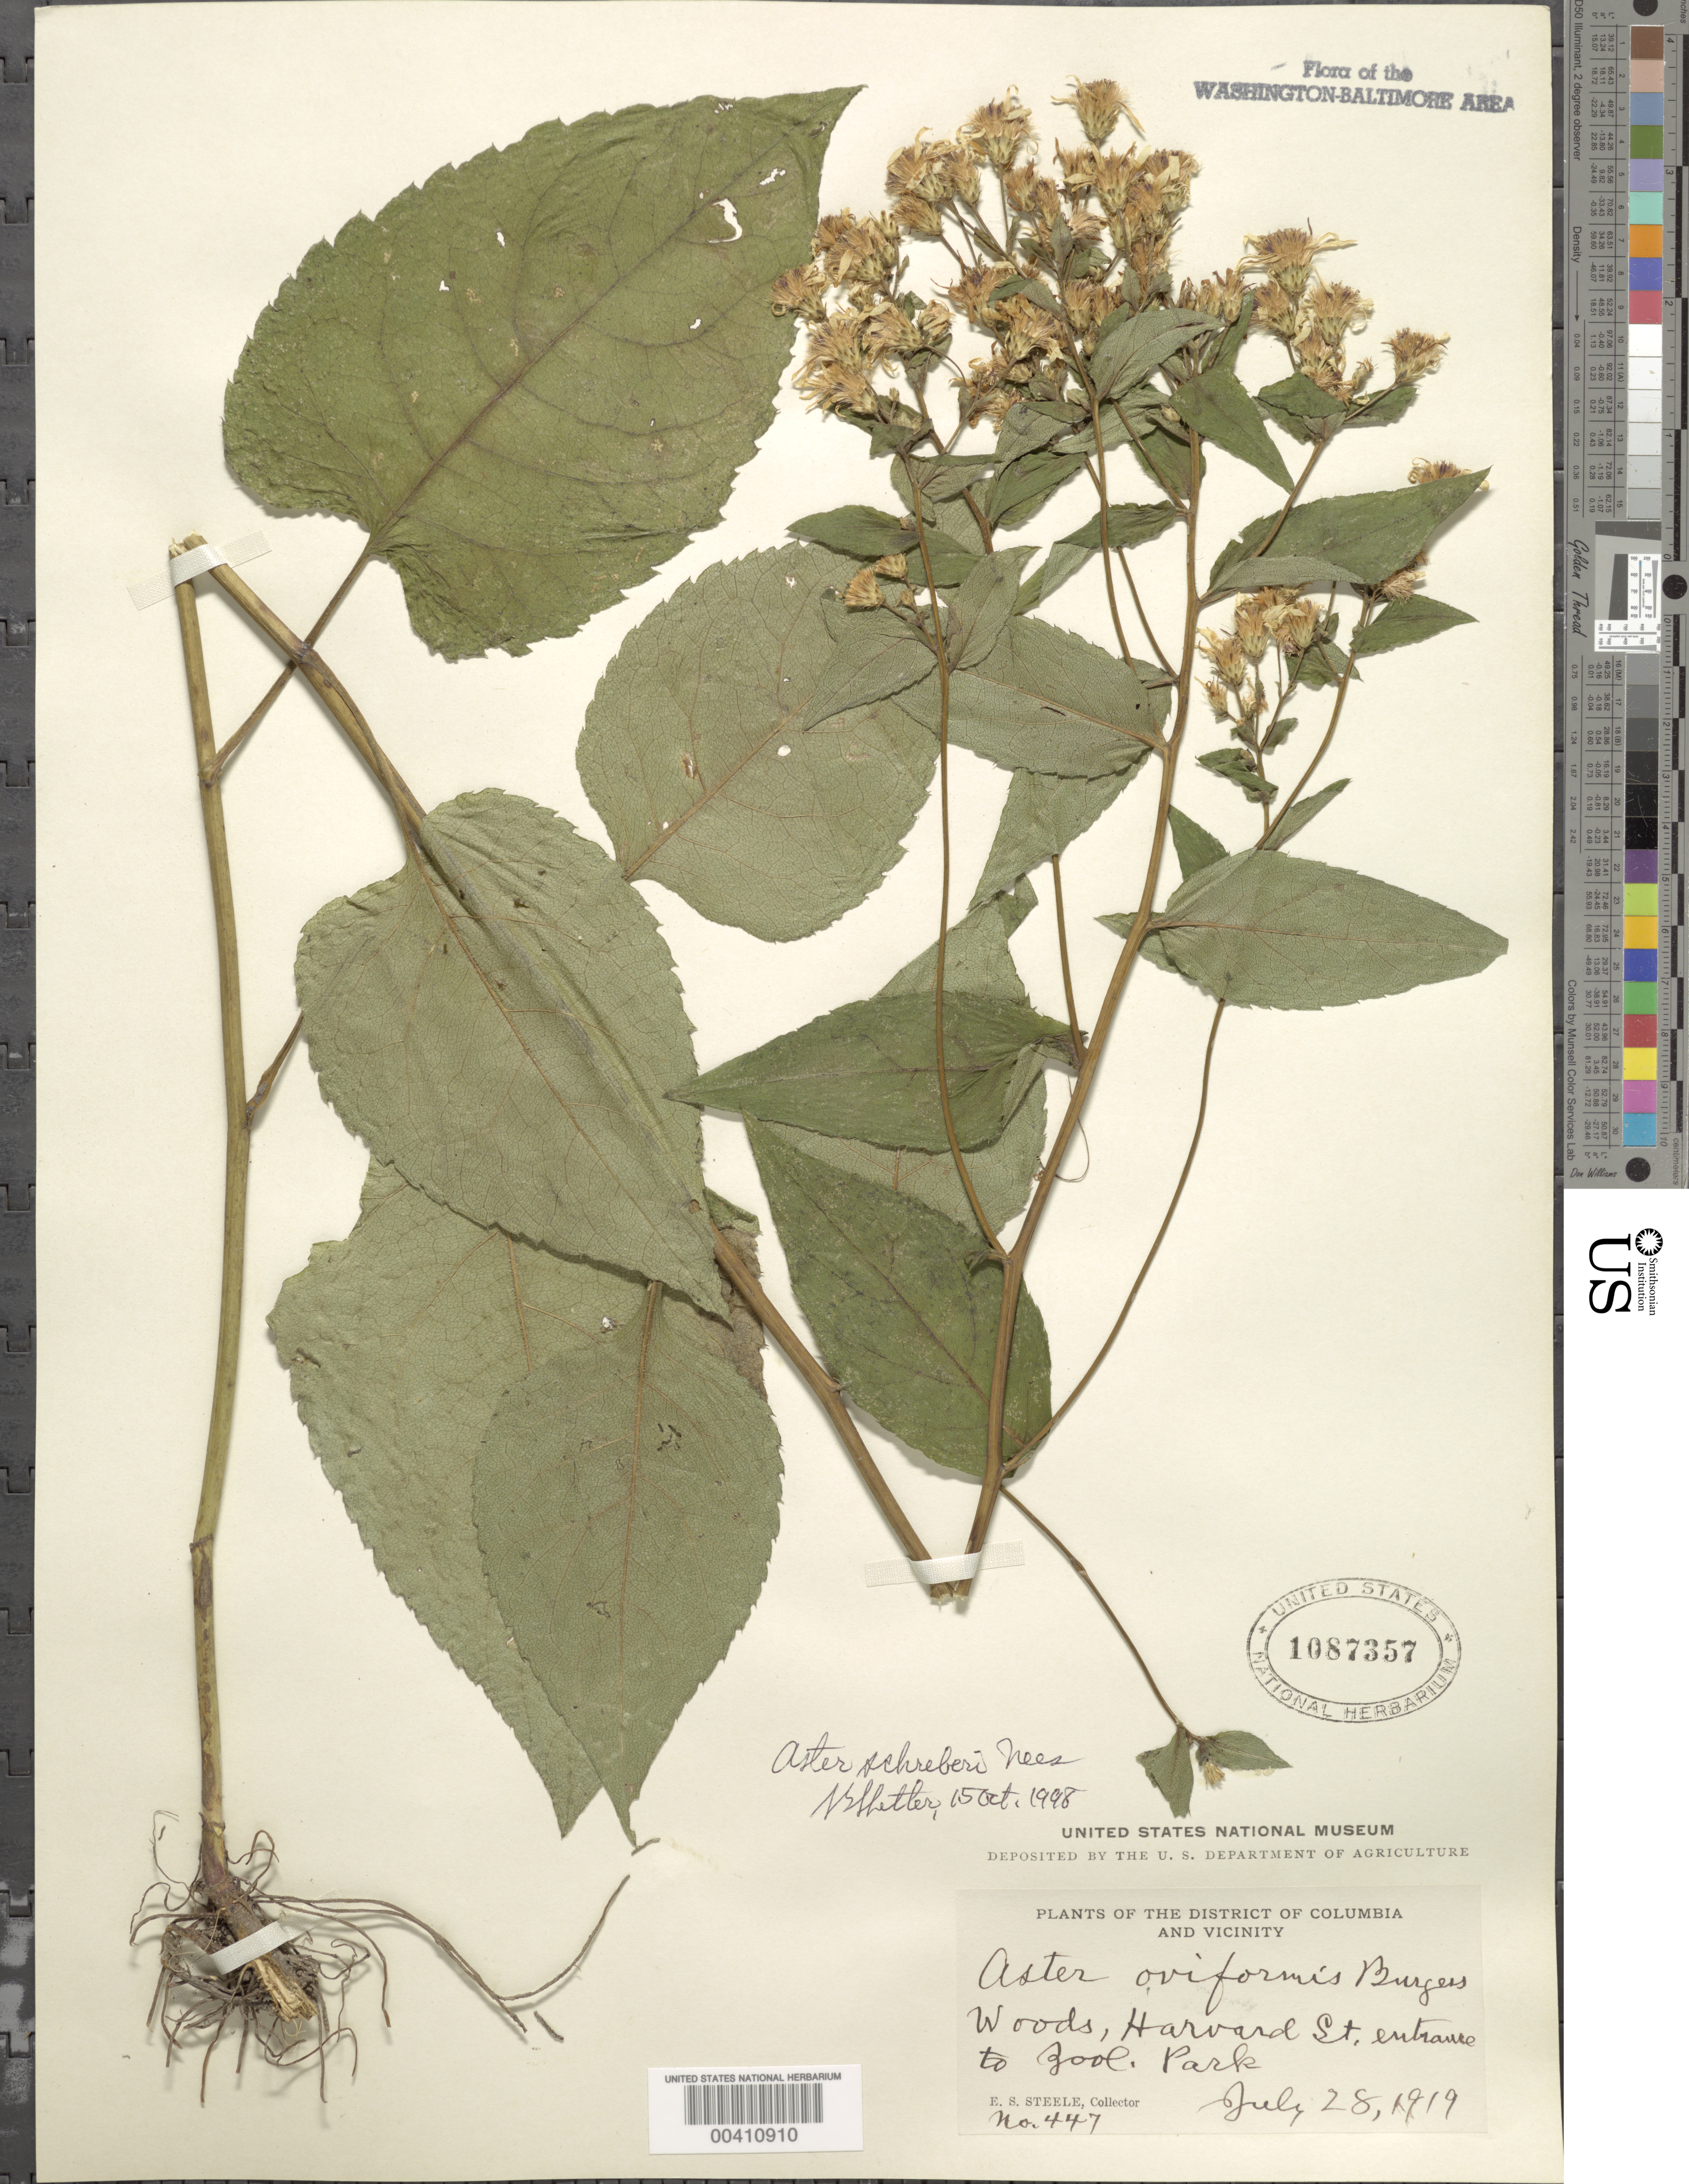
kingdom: Plantae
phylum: Tracheophyta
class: Magnoliopsida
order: Asterales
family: Asteraceae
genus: Eurybia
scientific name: Eurybia schreberi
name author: (Nees) Nees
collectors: E. Steele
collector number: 447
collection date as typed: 28 Jul 1919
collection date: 1919-07-28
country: United States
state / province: District of Columbia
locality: Harvard entrance to Zoological Park Rock Creek Park & vicinity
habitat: Woods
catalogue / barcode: US 1087357